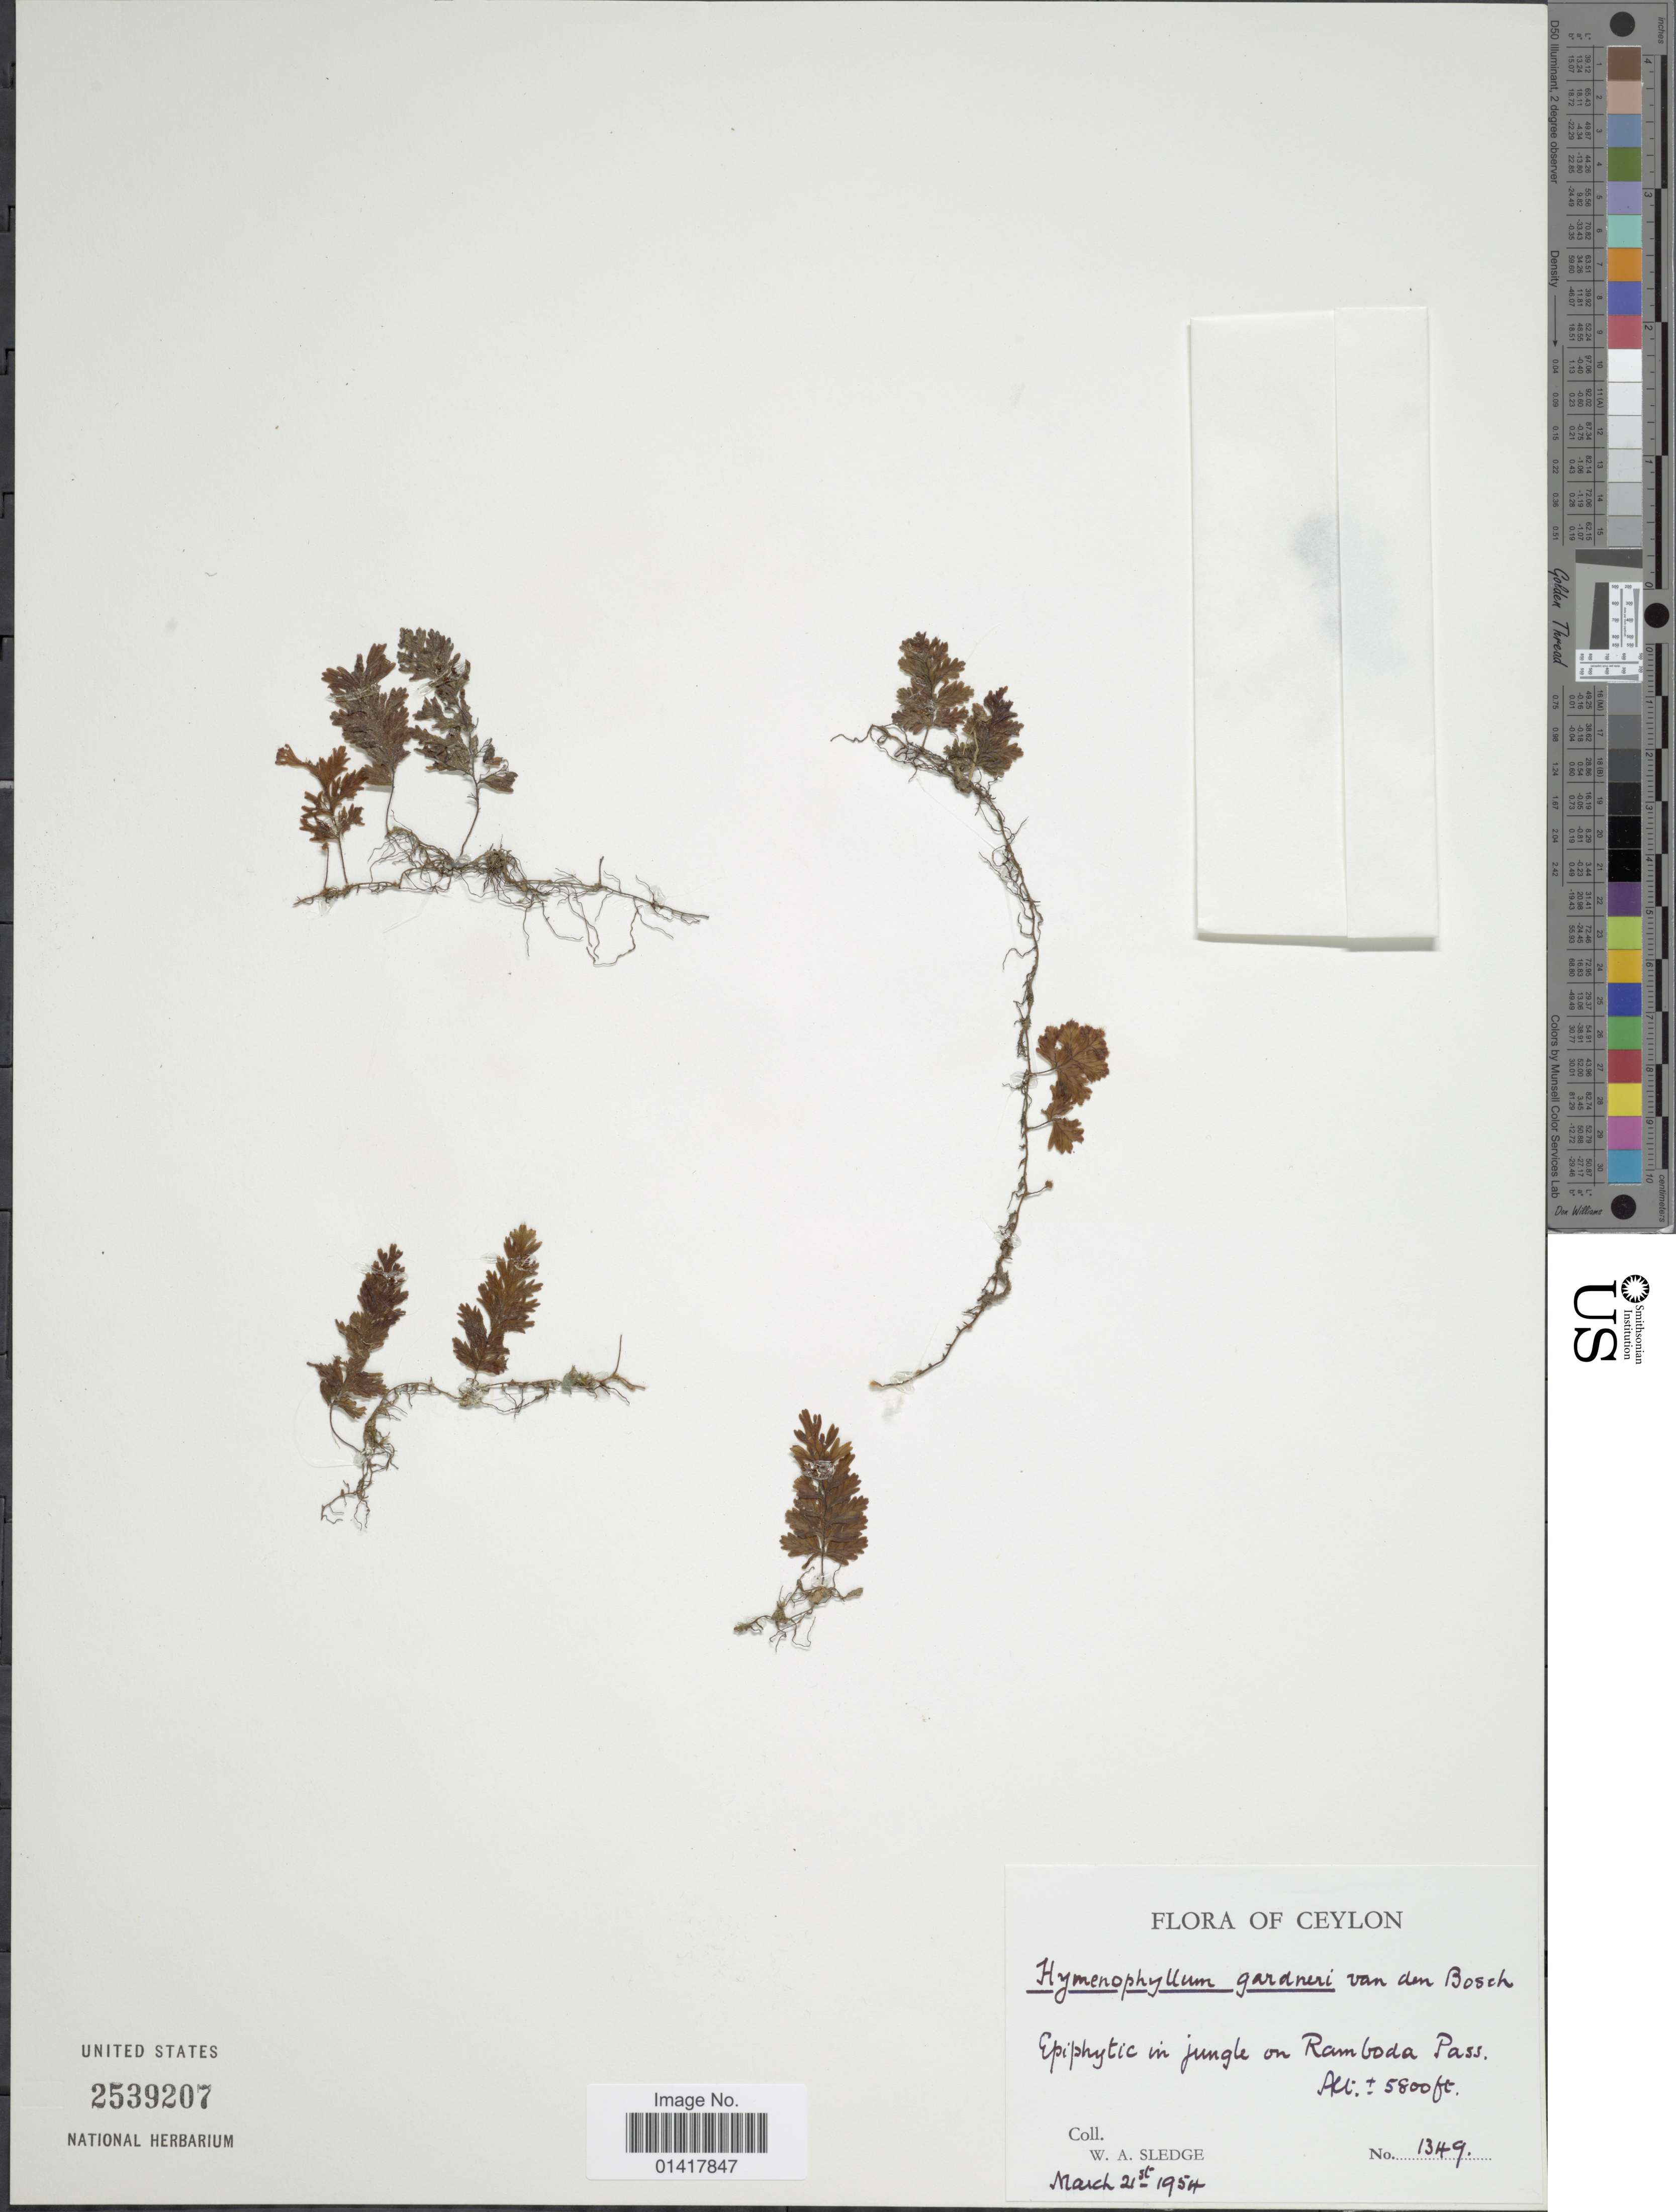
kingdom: Plantae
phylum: Tracheophyta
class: Polypodiopsida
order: Hymenophyllales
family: Hymenophyllaceae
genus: Hymenophyllum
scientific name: Hymenophyllum gardneri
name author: Bosch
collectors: W. A. Sledge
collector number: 1349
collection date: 1954-03-21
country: Sri Lanka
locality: Ceylon, Epiphyte in jungle on Ramboda Pass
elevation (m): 1768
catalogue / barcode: US 2539207